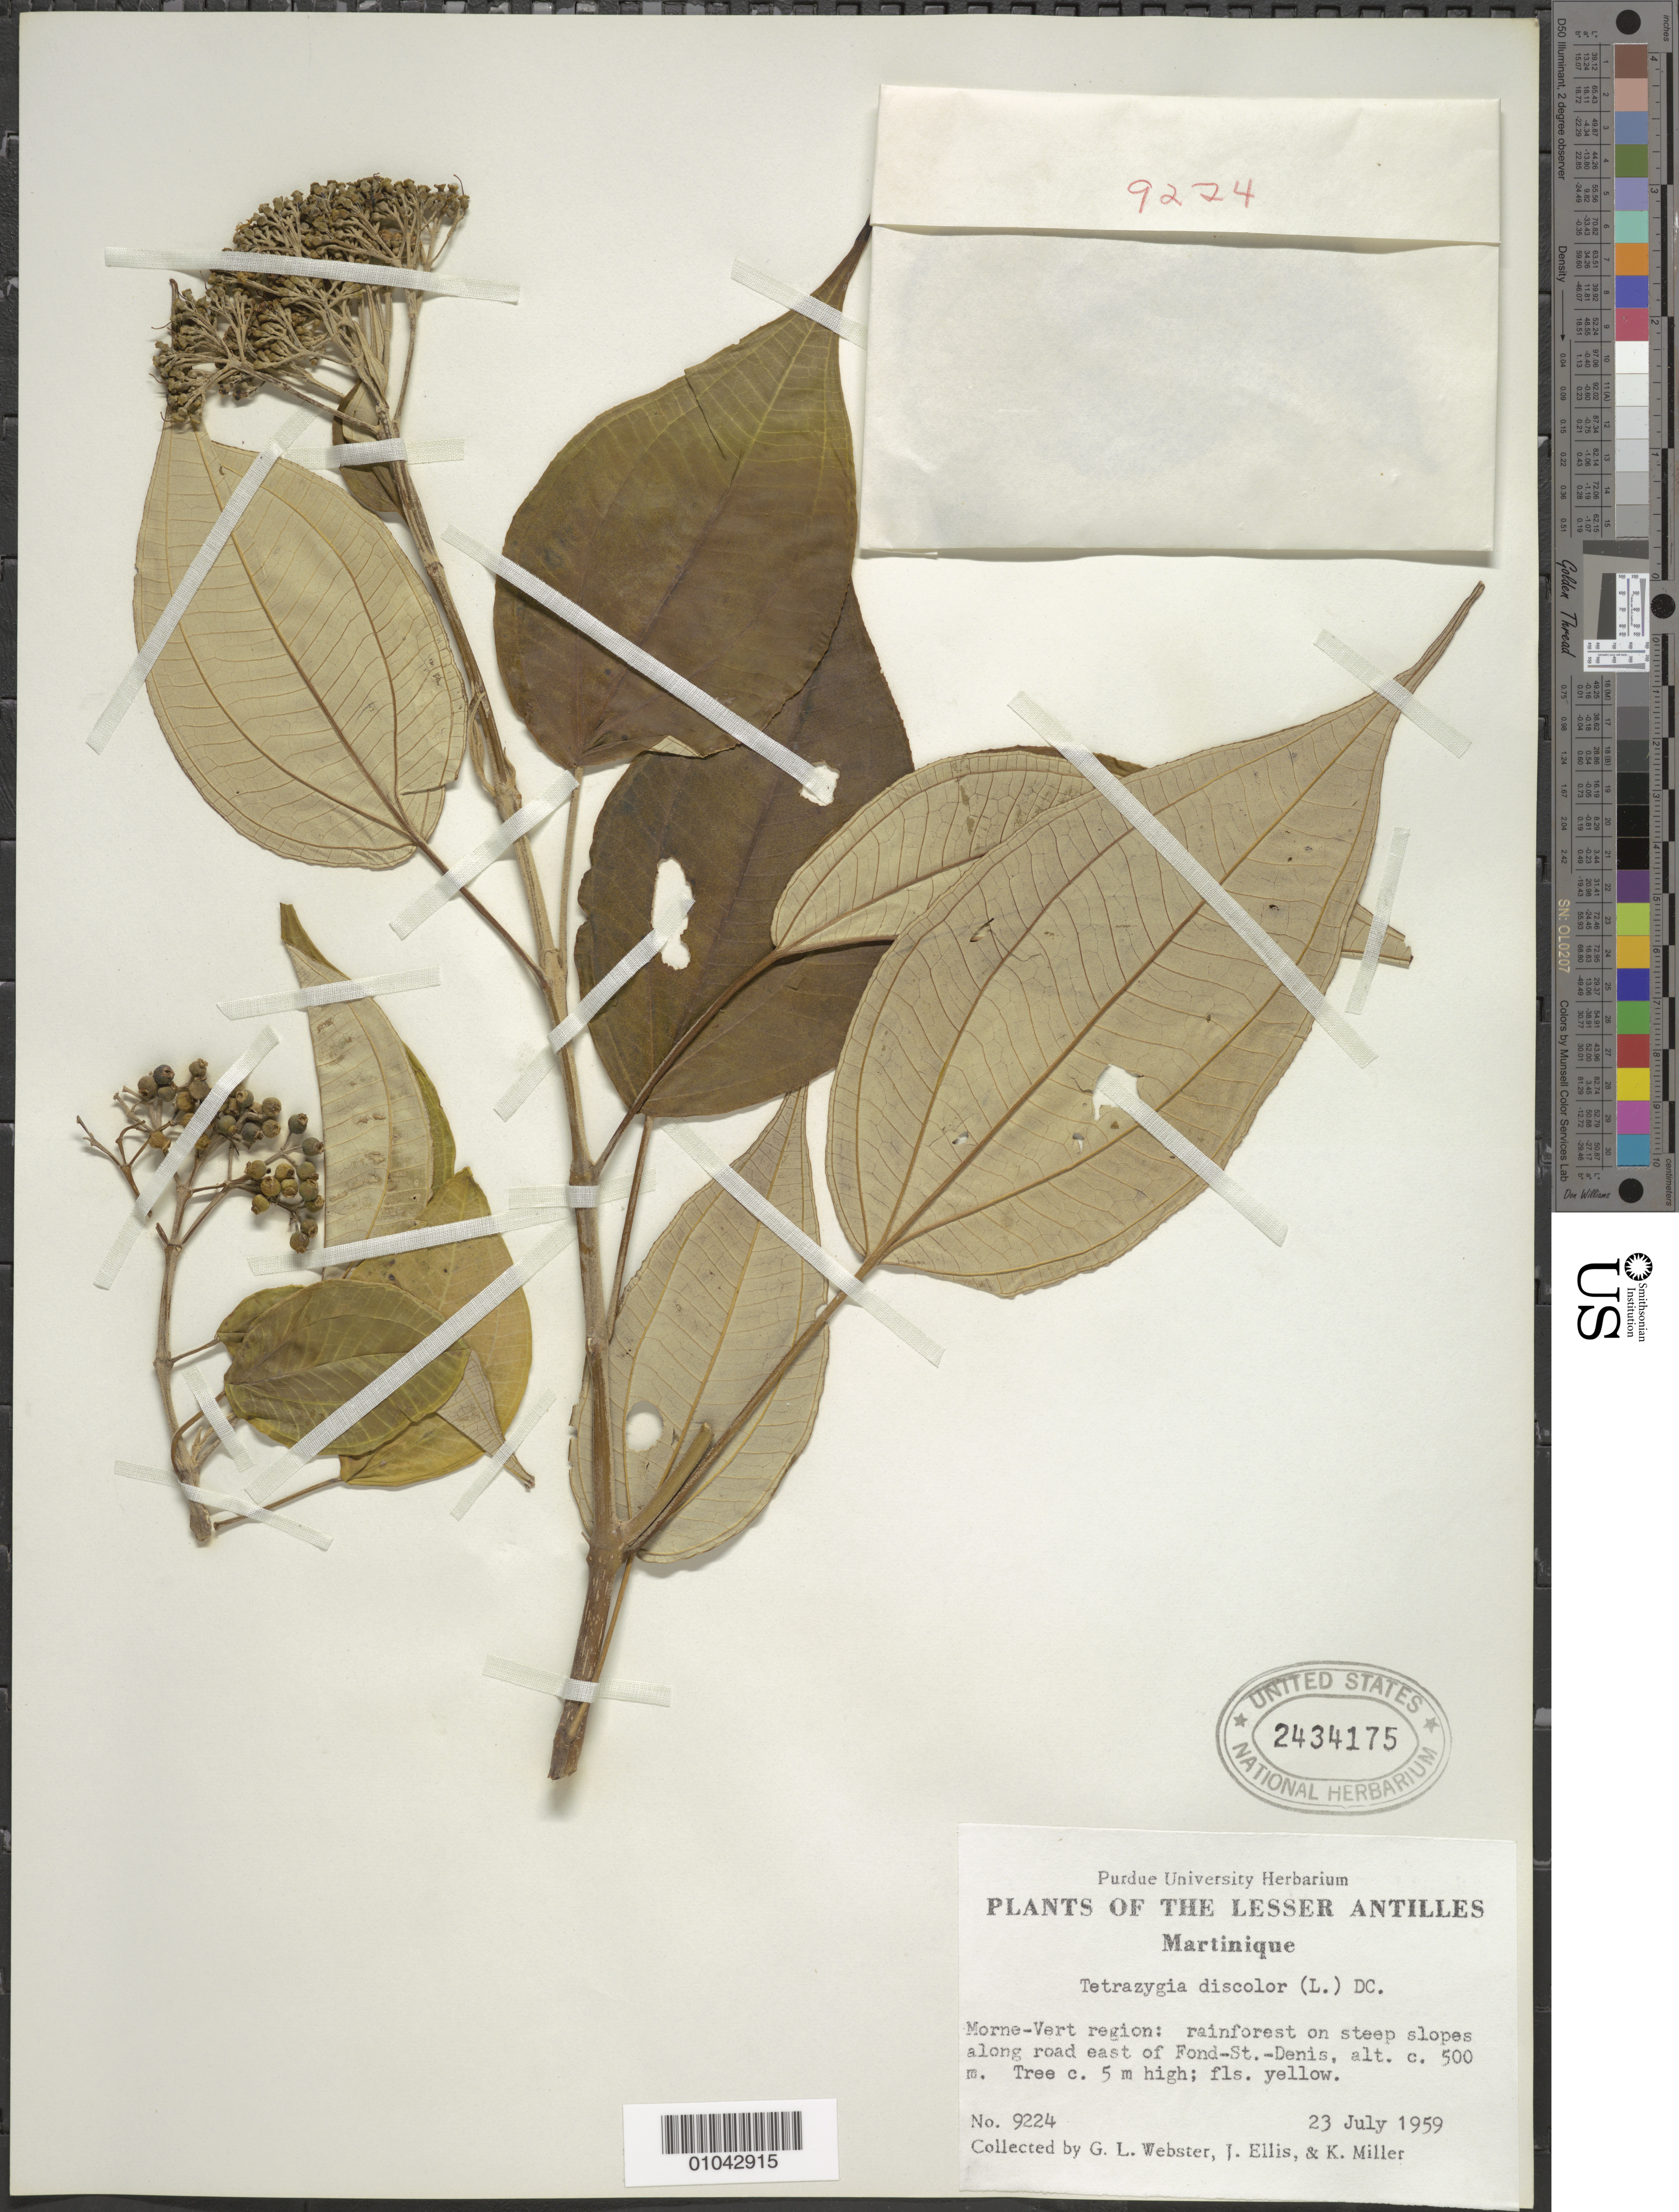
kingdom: Plantae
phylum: Tracheophyta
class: Magnoliopsida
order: Myrtales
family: Melastomataceae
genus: Tetrazygia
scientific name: Tetrazygia discolor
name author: (L.) DC.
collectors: G. L. Webster, J. Ellis & K. Miller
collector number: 9224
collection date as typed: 23 Jul 1959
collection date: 1959-07-23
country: Martinique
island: Martinique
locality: Morne Vert region, along road east of Fond-St.-Denis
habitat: Rainforest on steep slopes along road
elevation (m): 500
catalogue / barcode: US 2434175